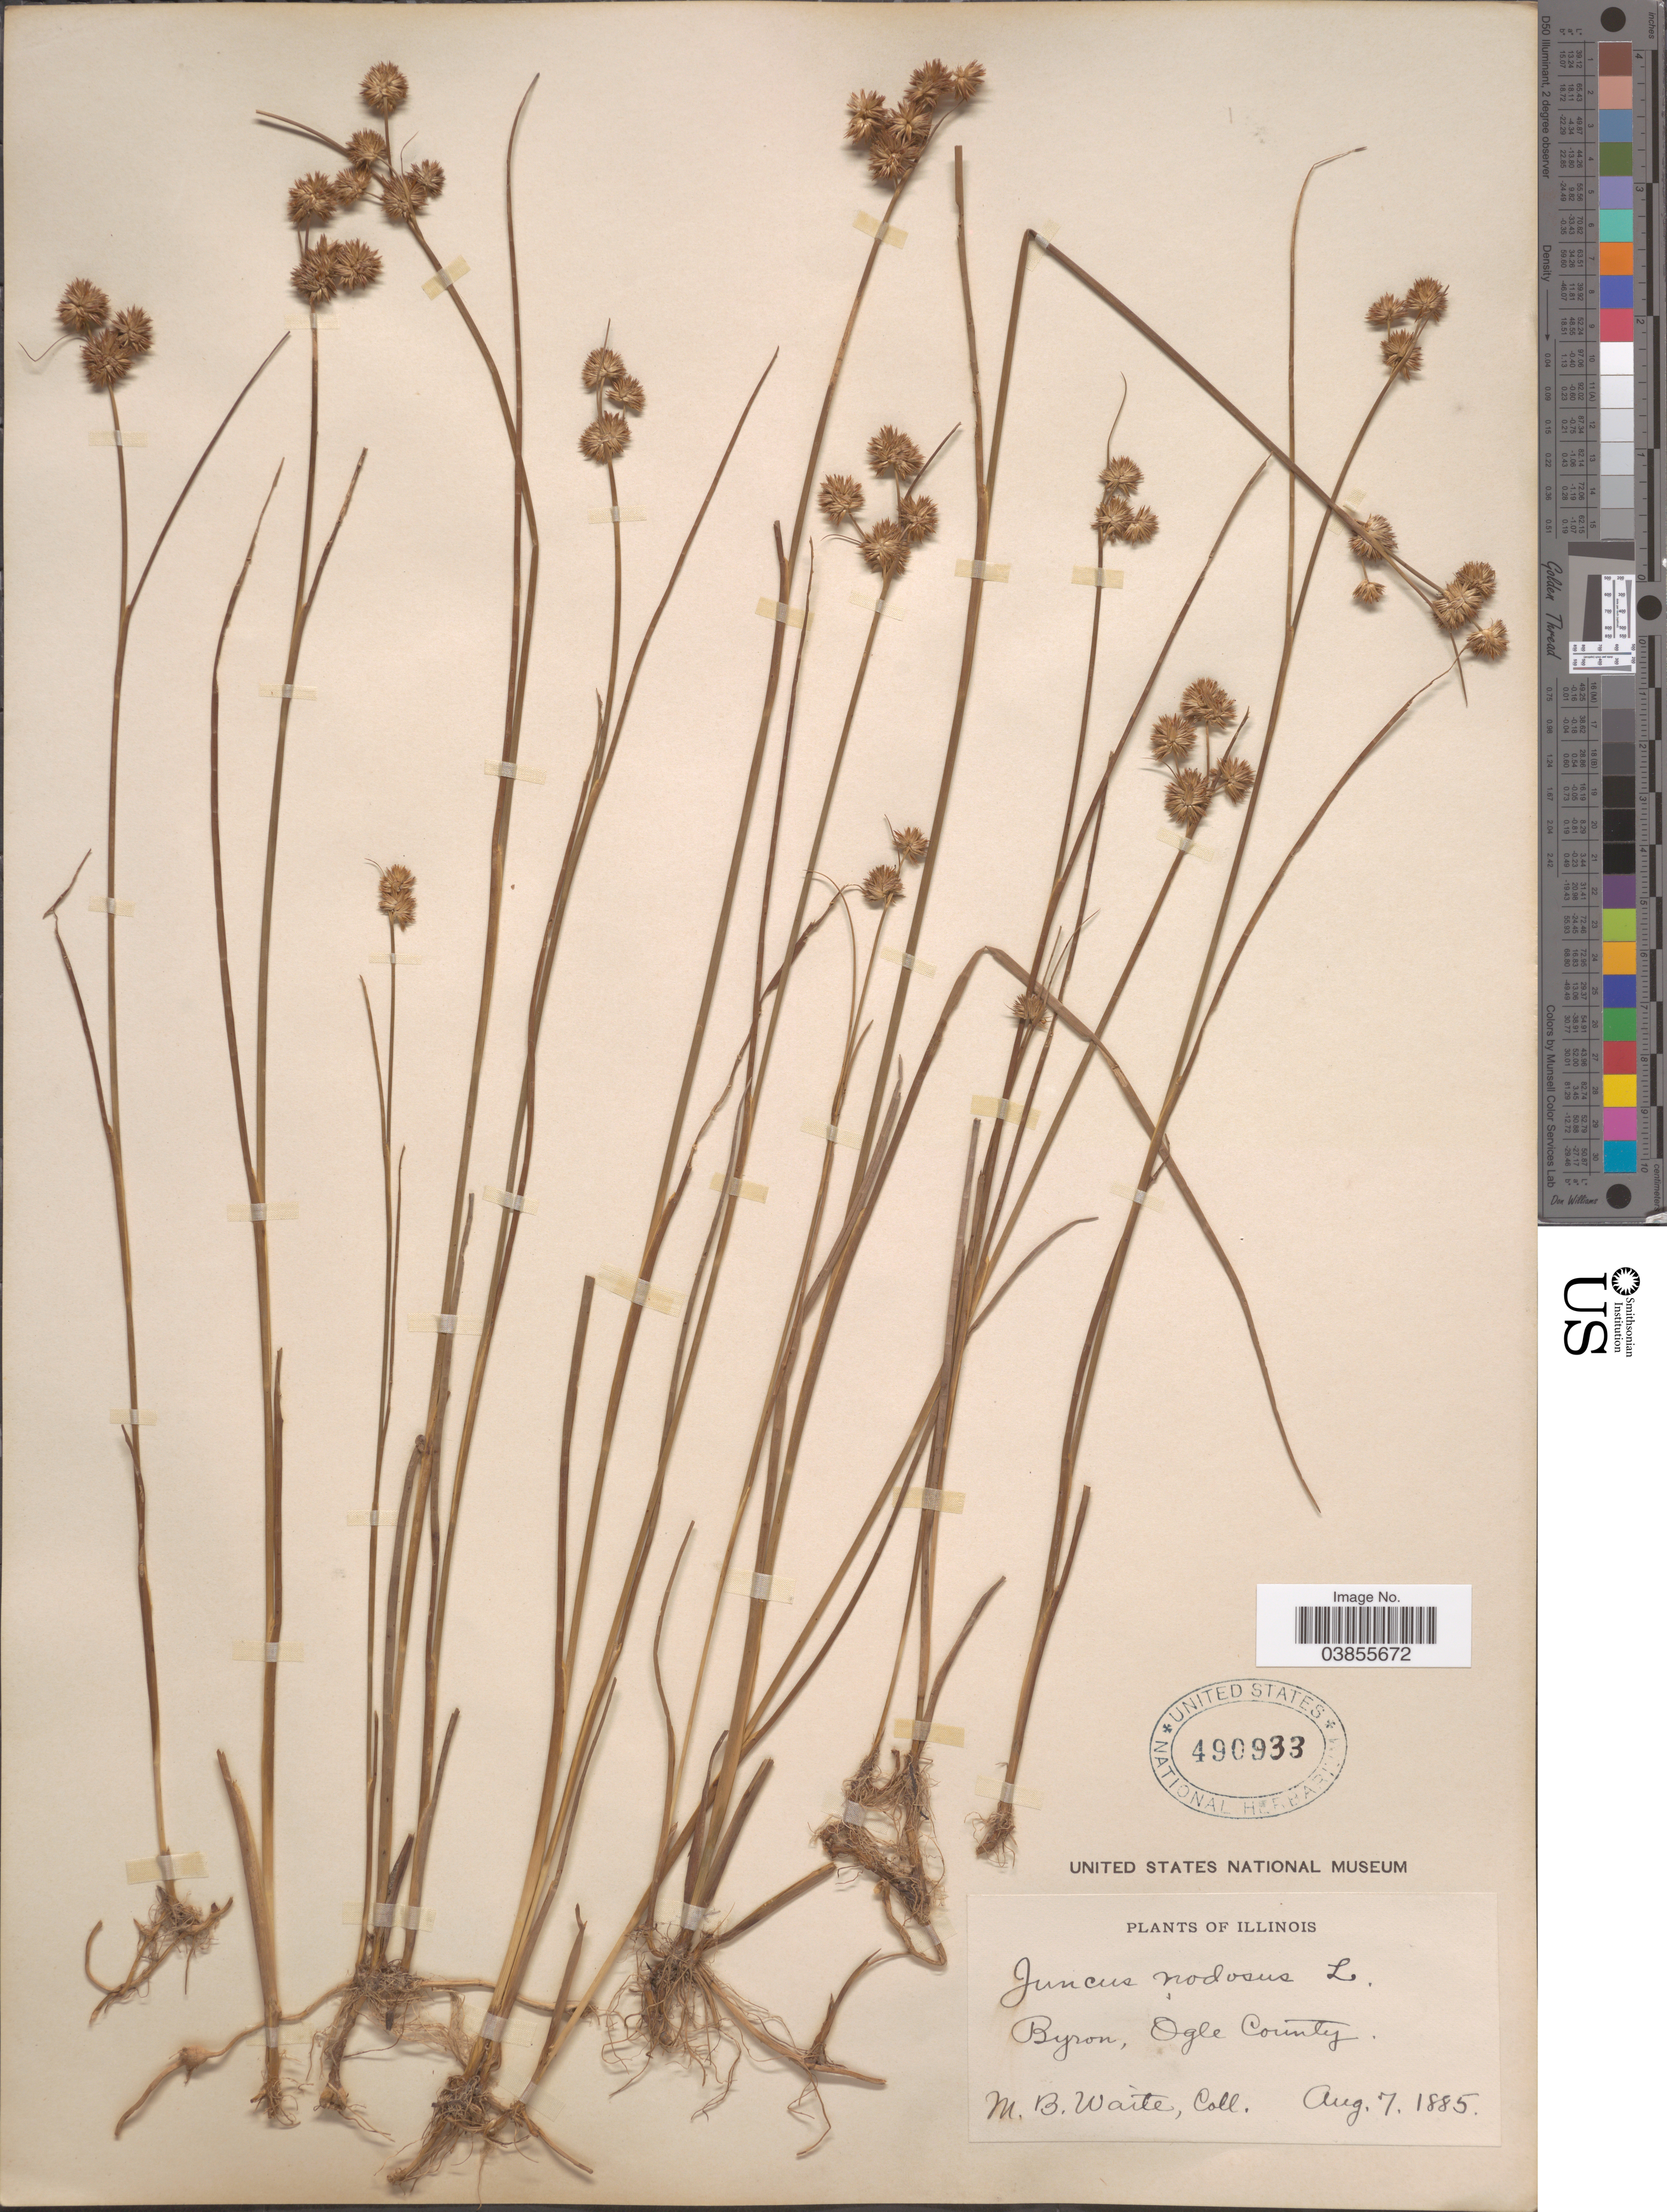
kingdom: Plantae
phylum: Tracheophyta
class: Liliopsida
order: Poales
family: Juncaceae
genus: Juncus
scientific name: Juncus nodosus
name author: L.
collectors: M. B. Waite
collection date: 1885-08-07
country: United States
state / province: Illinois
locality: Byron, Ogle County.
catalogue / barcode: US 490933